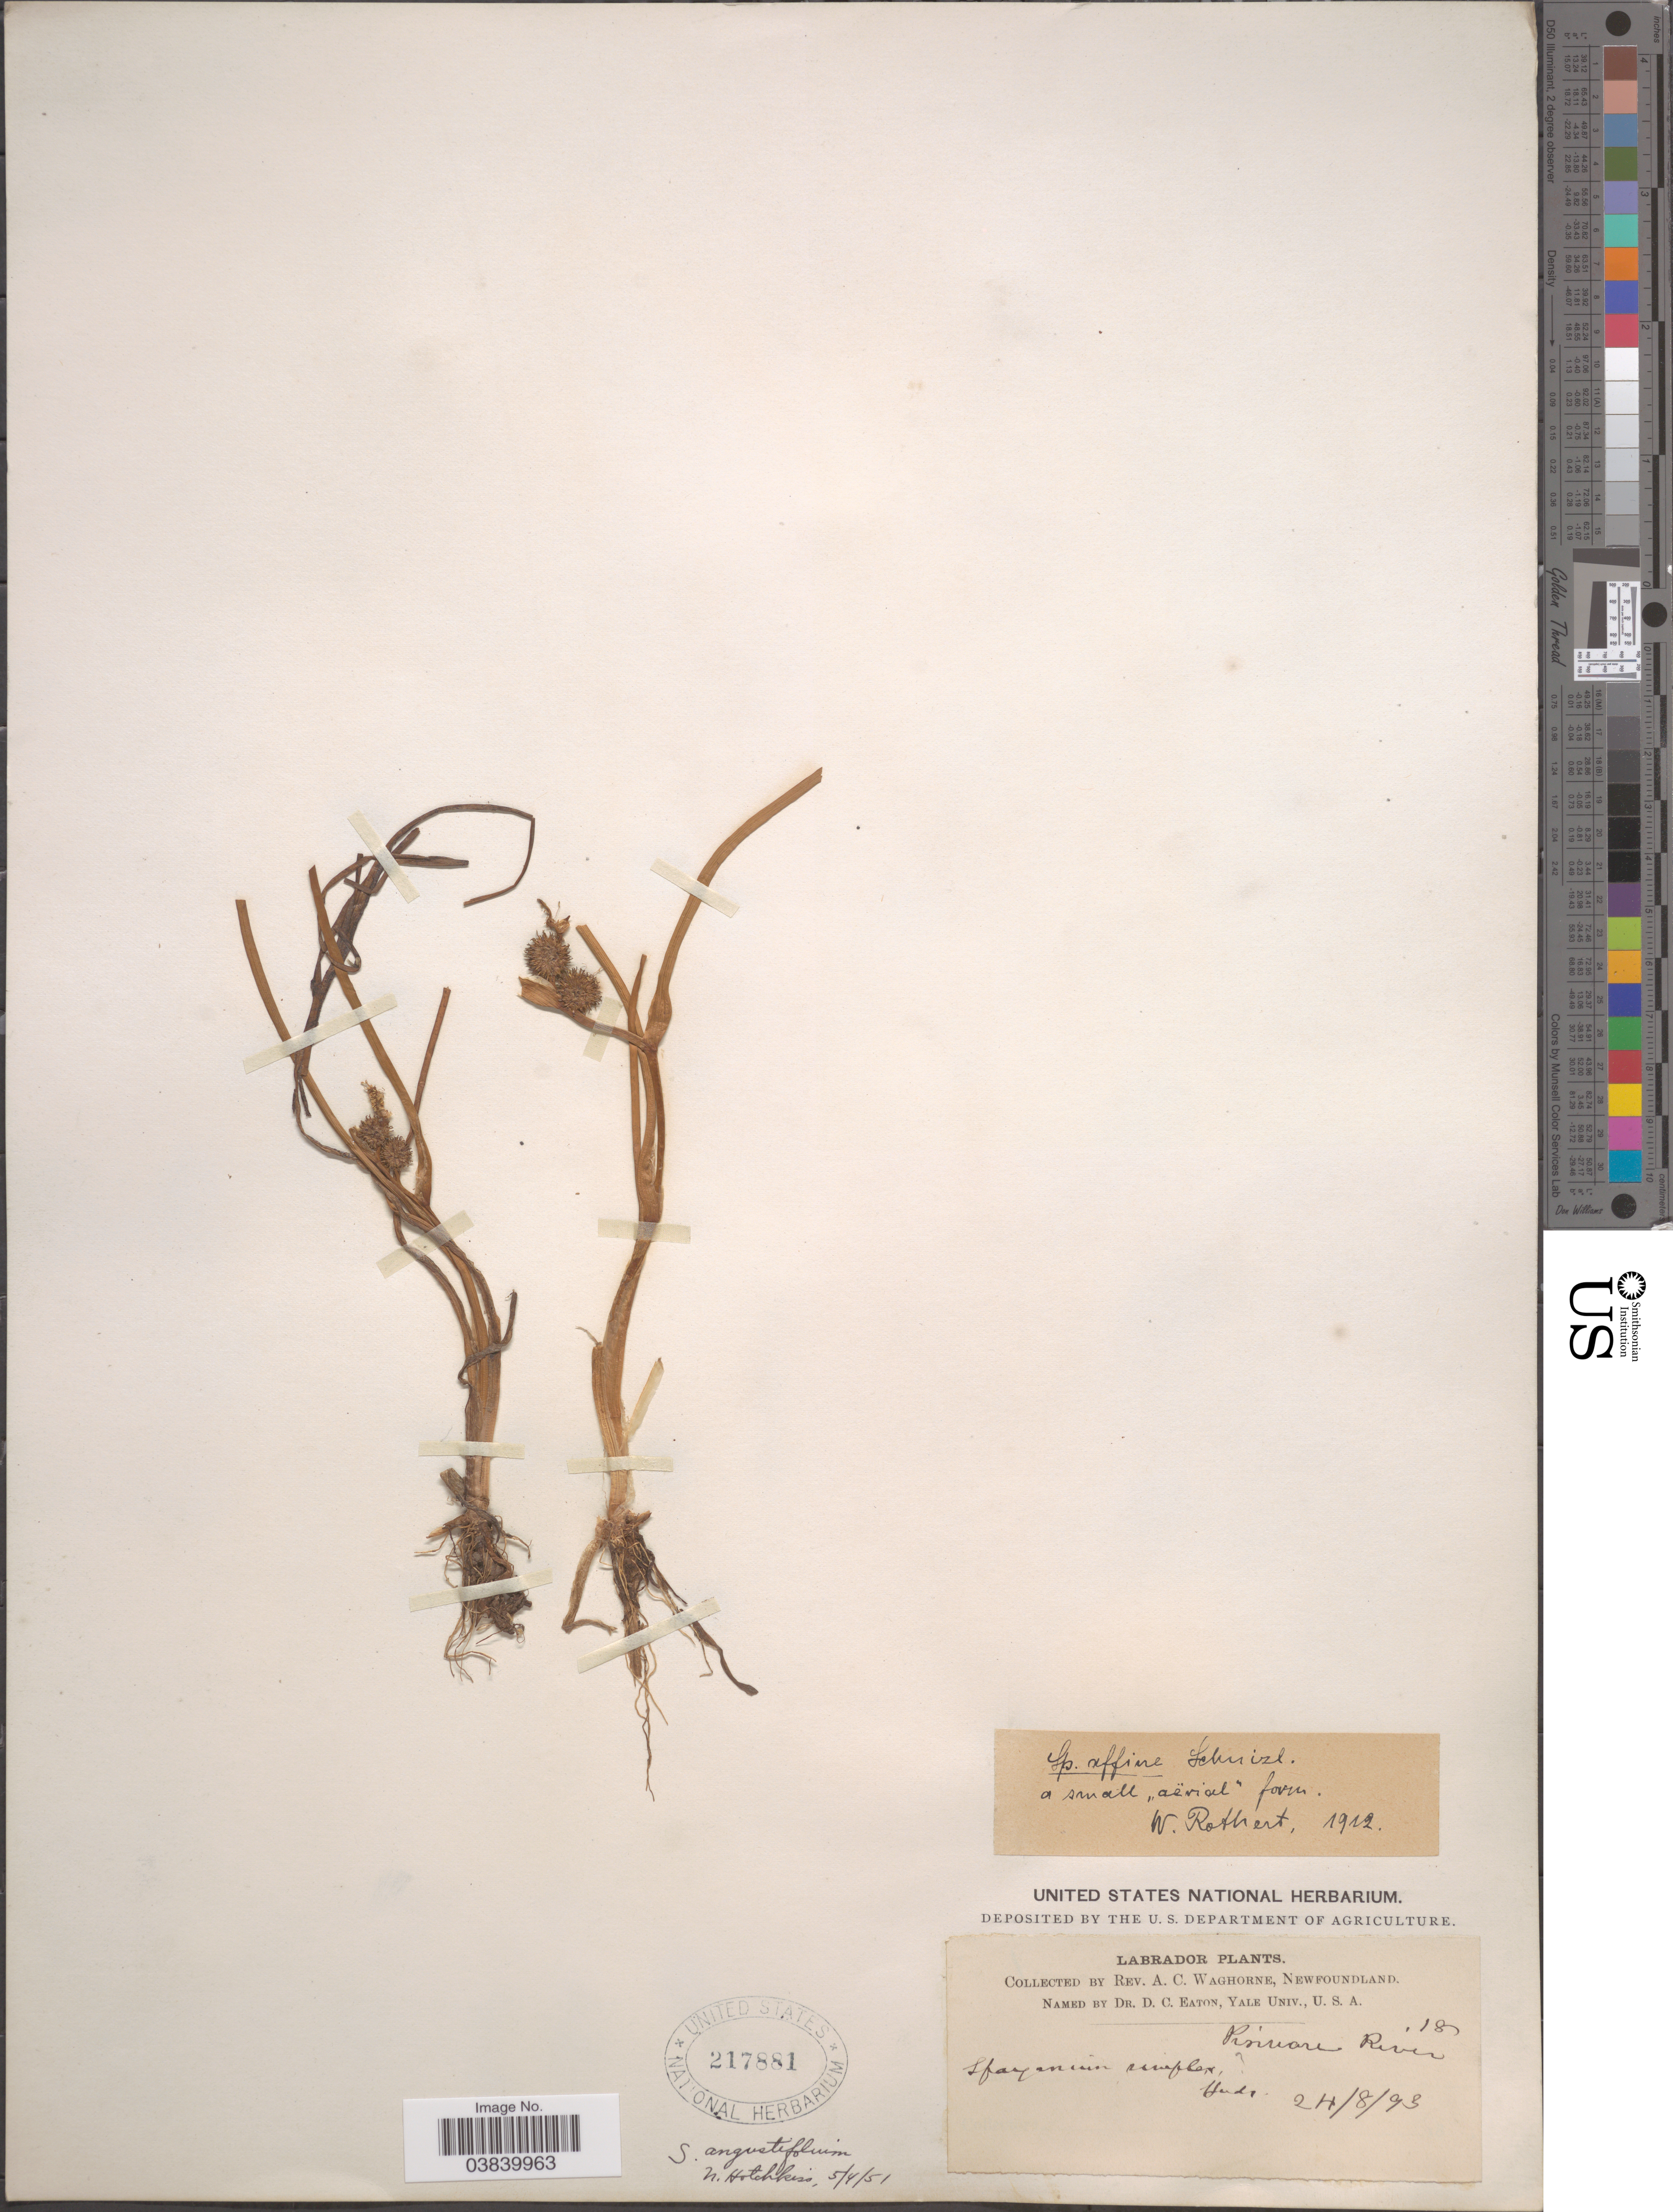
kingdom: Plantae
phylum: Tracheophyta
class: Liliopsida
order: Poales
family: Typhaceae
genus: Sparganium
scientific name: Sparganium angustifolium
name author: Michx.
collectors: A. Waghorne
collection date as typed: Transcribed d/m/y: 24/8/93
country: Canada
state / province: Newfoundland and Labrador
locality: Labrador. Pinware River.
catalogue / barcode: US 217881